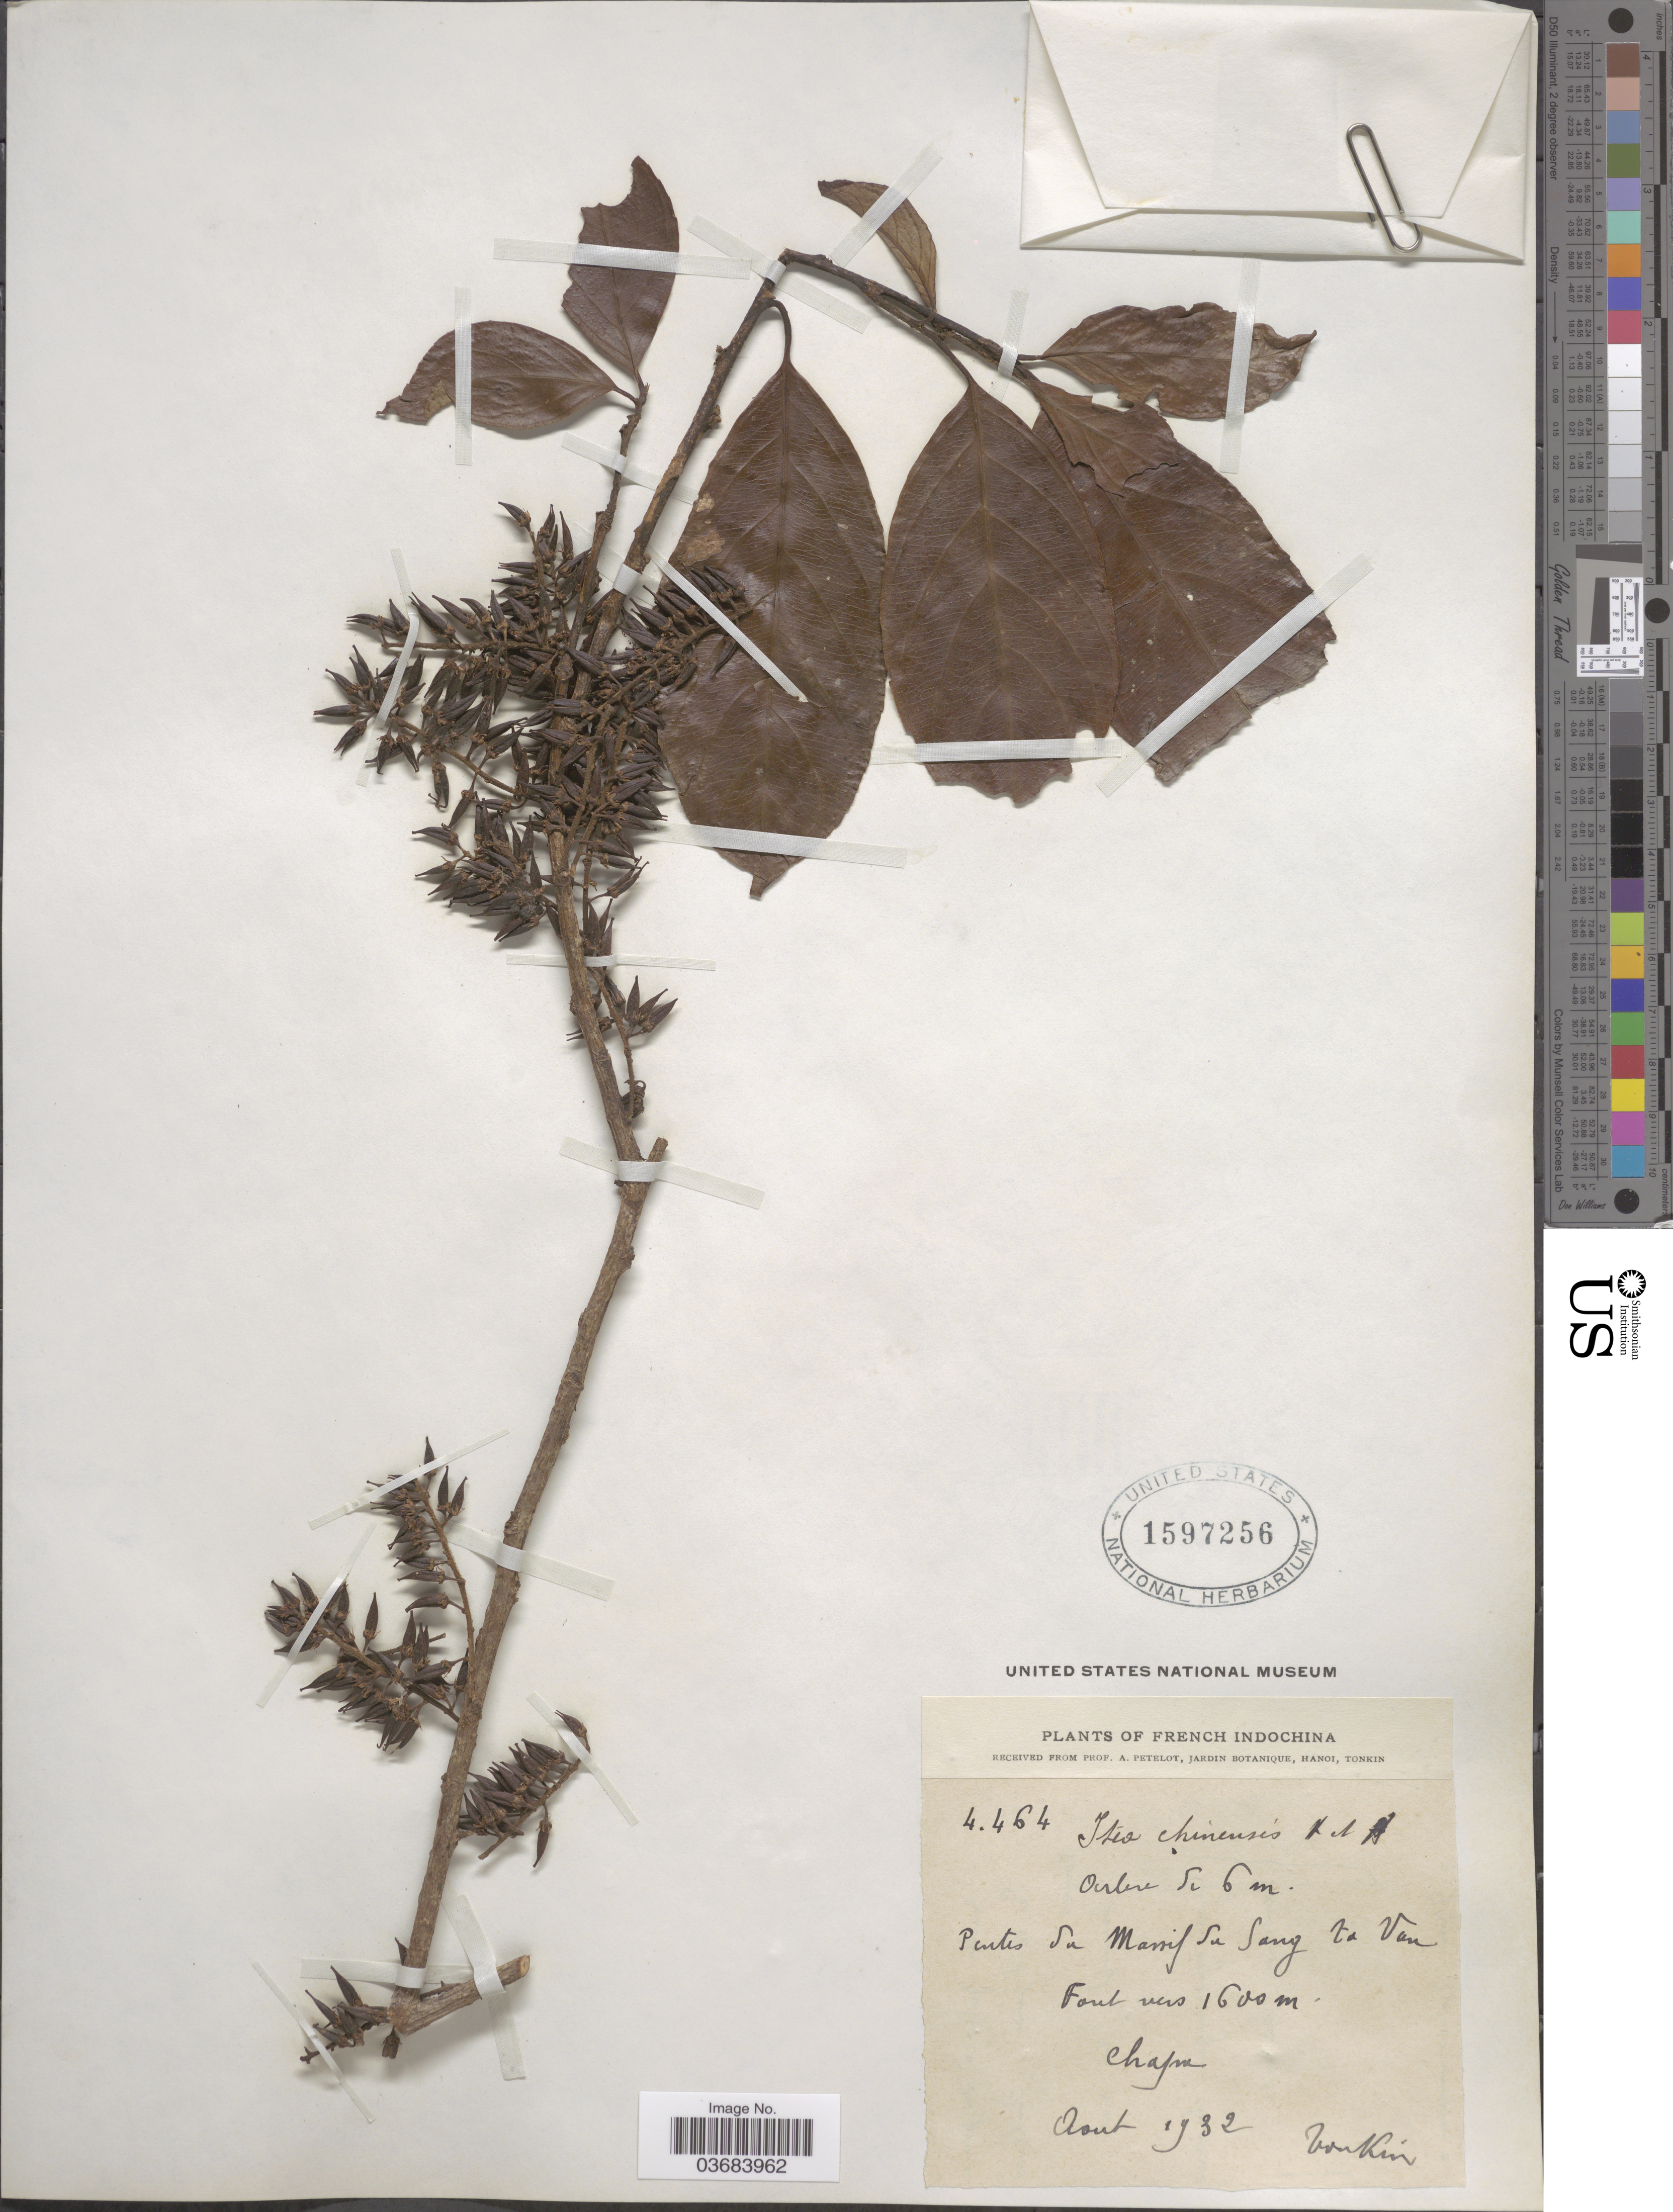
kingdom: Plantae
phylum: Tracheophyta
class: Magnoliopsida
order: Saxifragales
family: Iteaceae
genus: Itea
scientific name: Itea chinensis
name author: W. Hook. & H.J. Arn.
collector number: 4464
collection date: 1932-08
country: Vietnam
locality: French Indochina. Pentes du Massif da Sang ta Van. Chapa. Tonkin.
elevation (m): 1600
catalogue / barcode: US 1597256